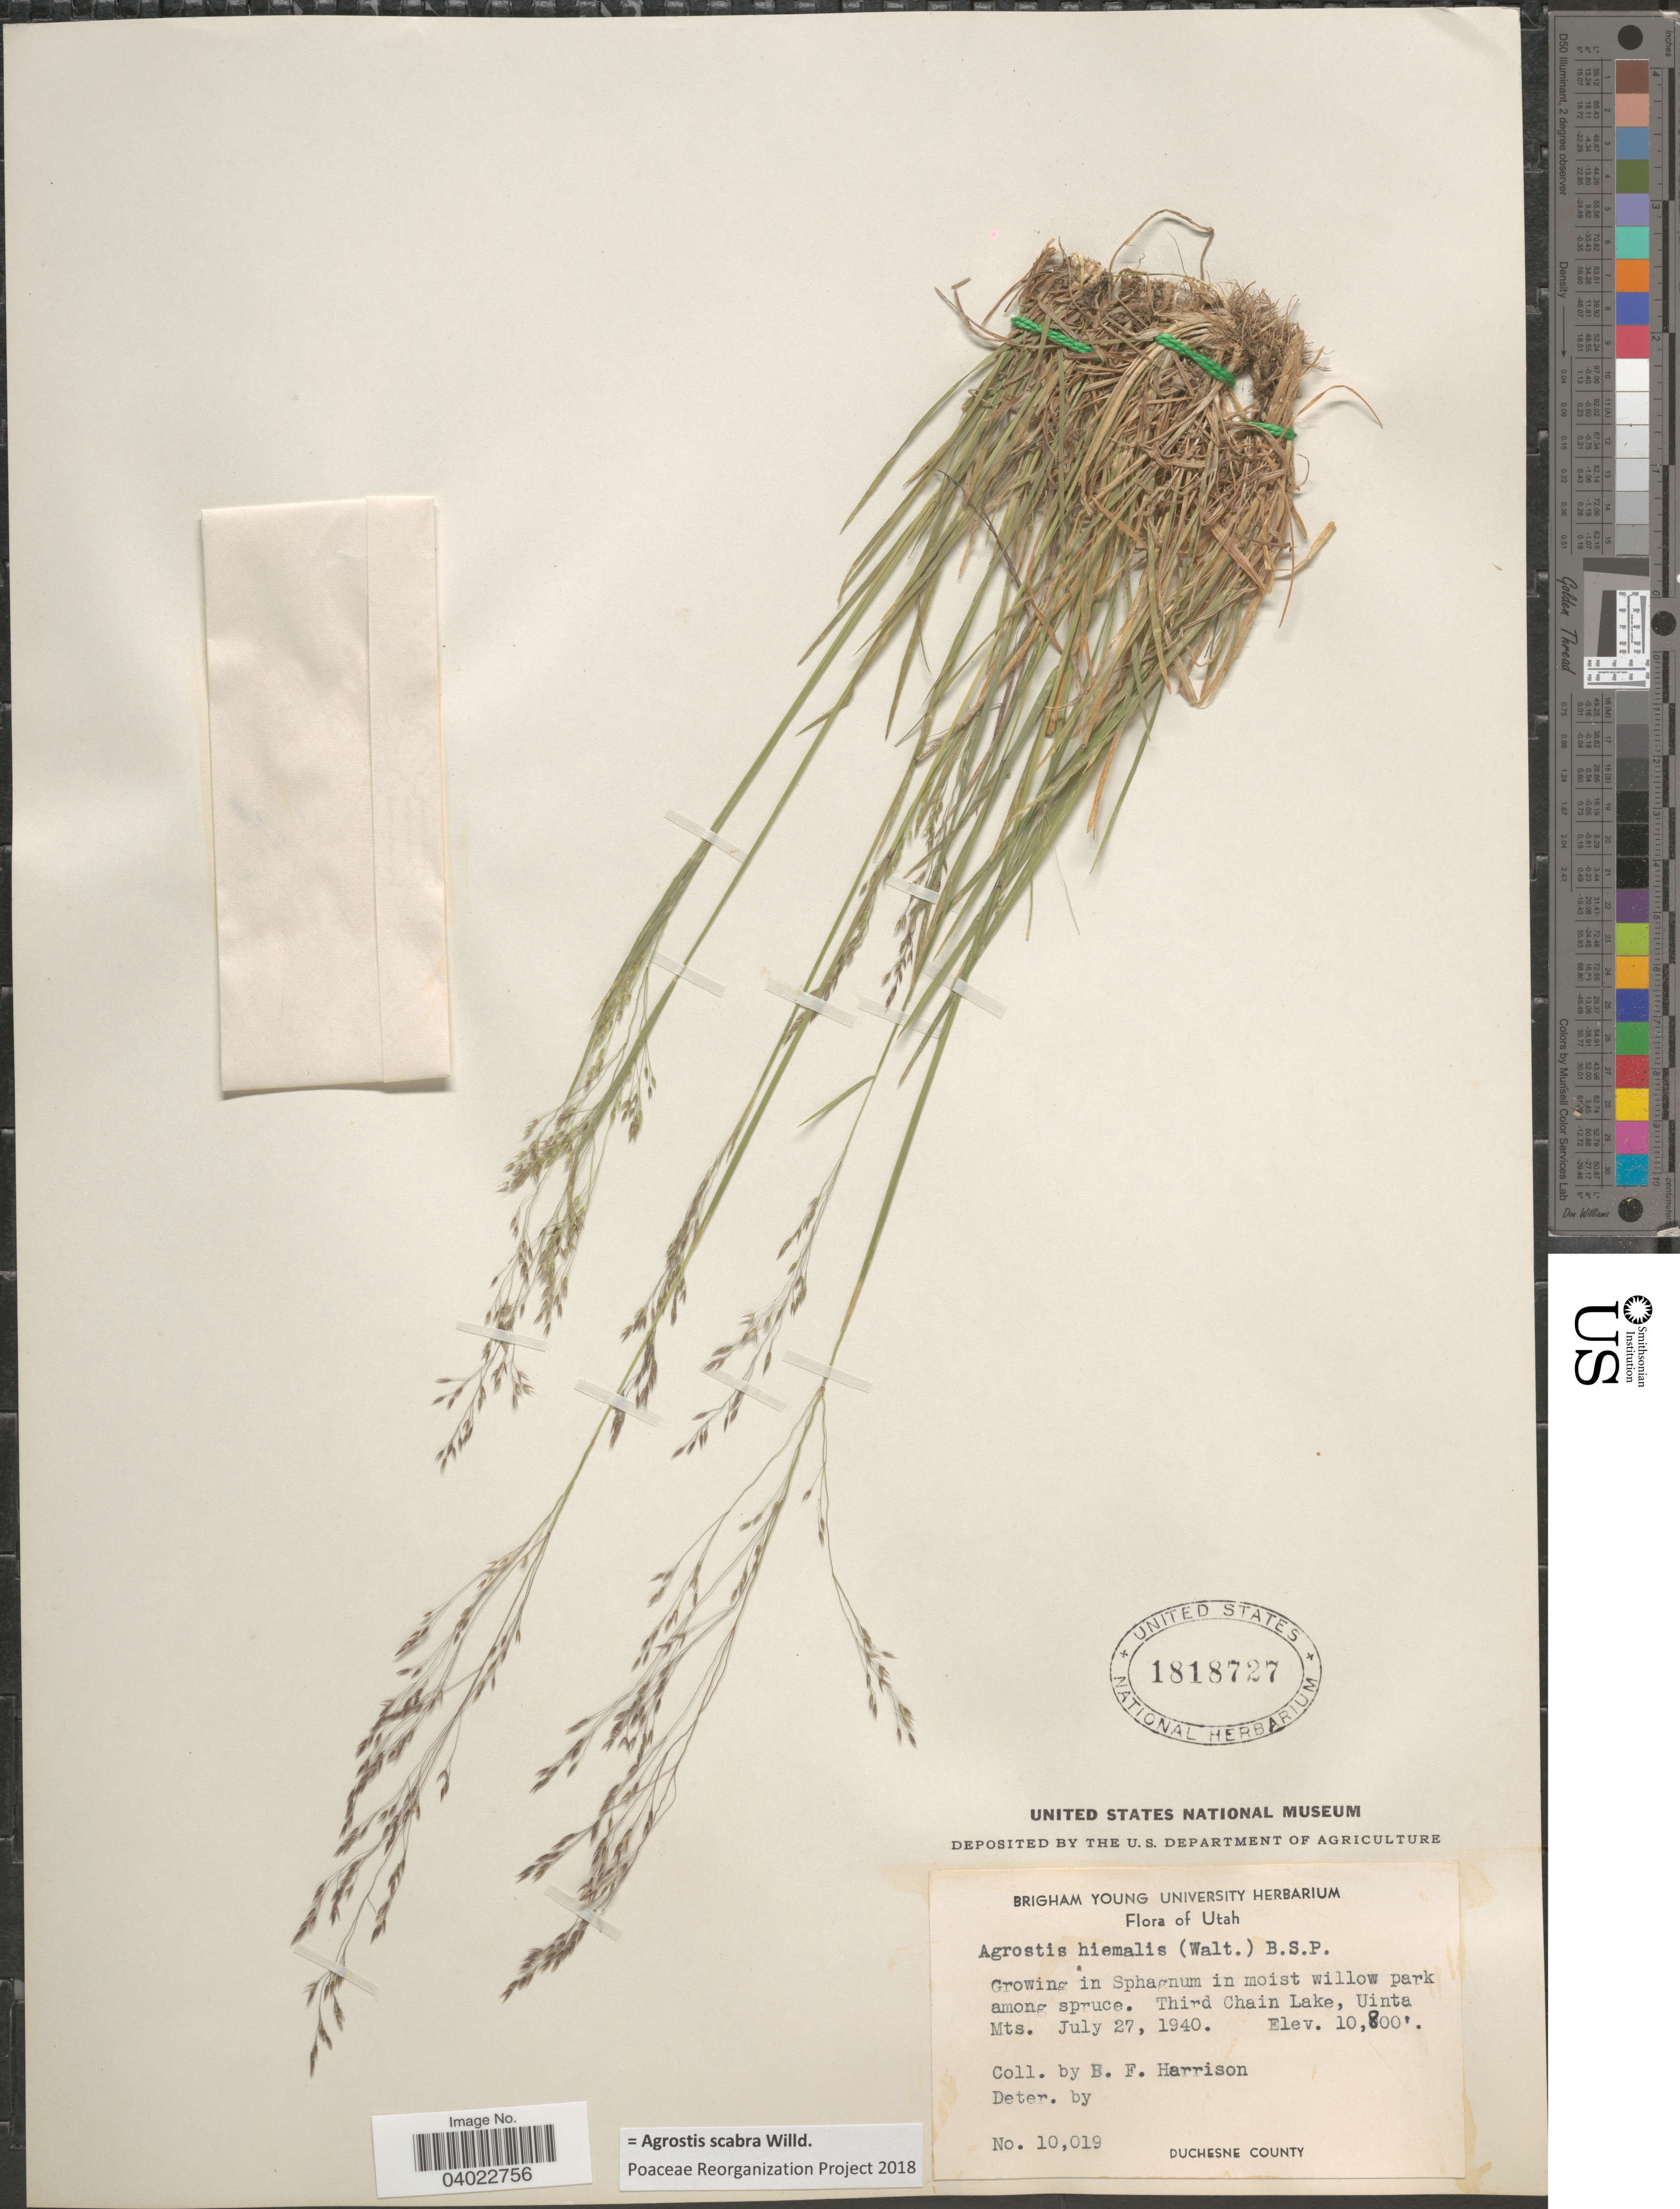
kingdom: Plantae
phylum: Tracheophyta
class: Liliopsida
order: Poales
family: Poaceae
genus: Agrostis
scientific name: Agrostis scabra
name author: Willd.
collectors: B. F. Harrison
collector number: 10019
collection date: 1940-07-27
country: United States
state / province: Utah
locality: Third Chain Lake, Uinta Mts. Duchesne County.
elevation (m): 3292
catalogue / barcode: US 1818727